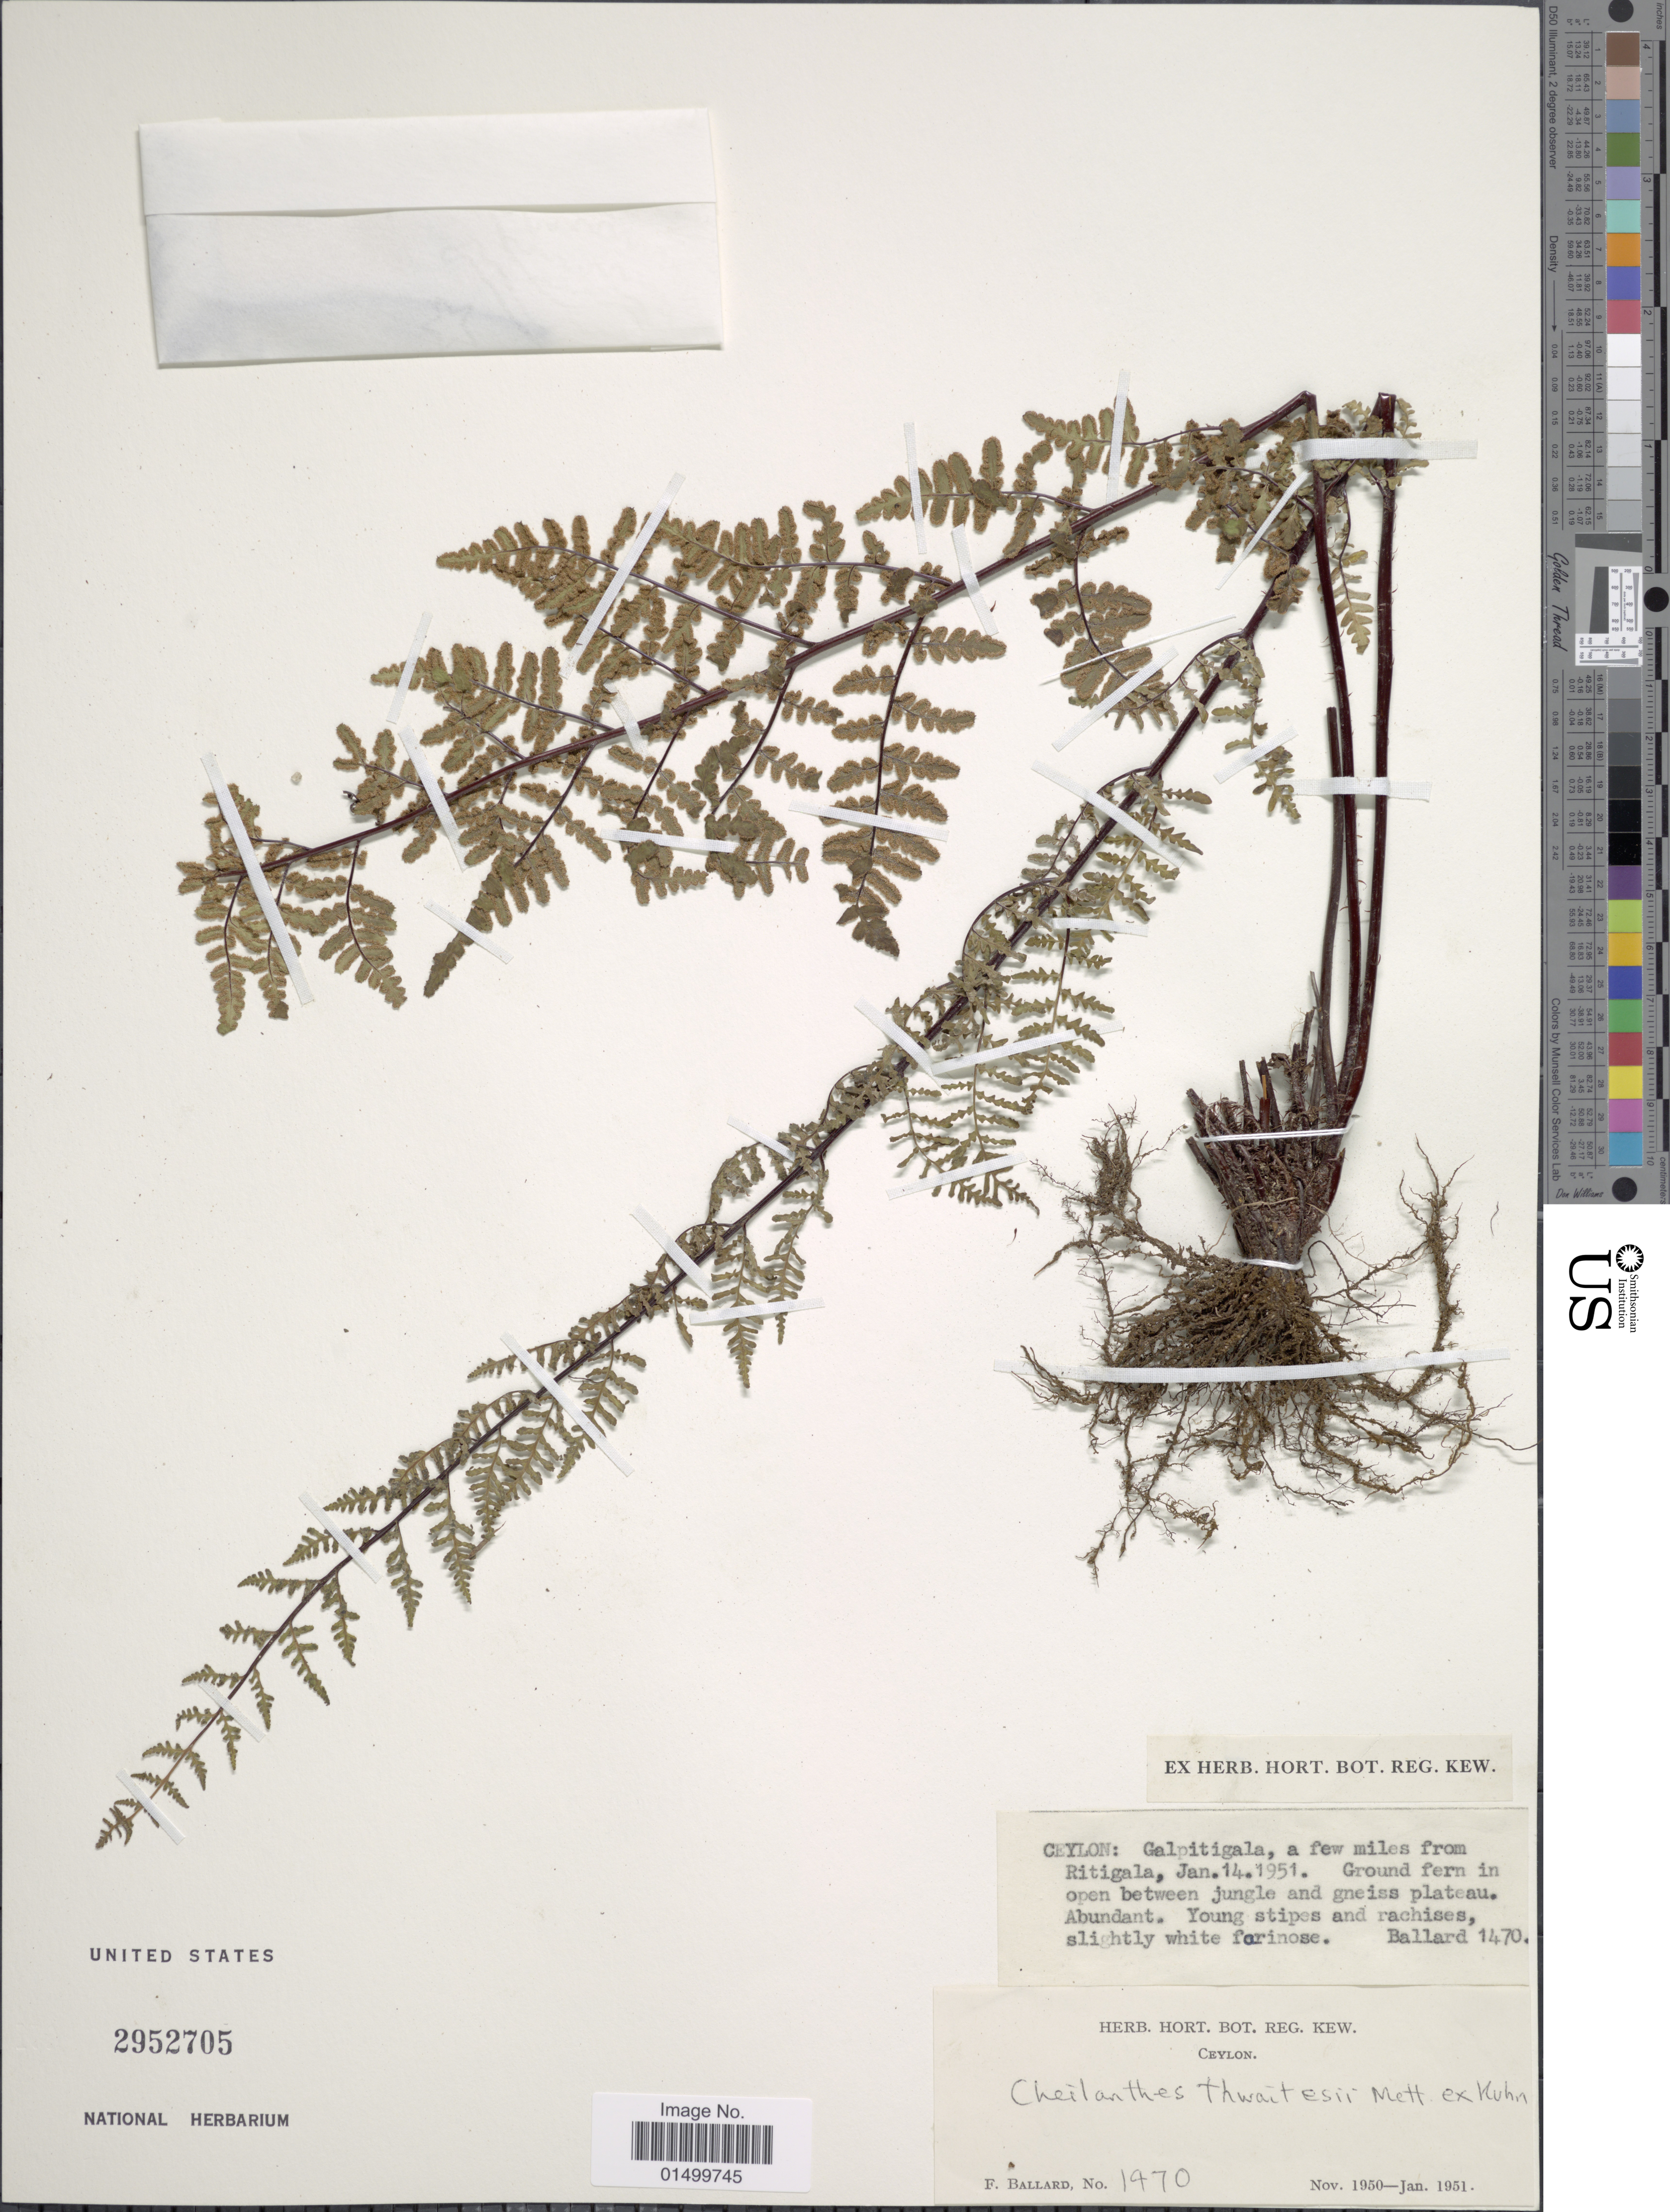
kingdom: Plantae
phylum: Tracheophyta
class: Polypodiopsida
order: Polypodiales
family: Pteridaceae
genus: Cheilanthes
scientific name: Cheilanthes thwaitesii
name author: Mett.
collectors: F. Ballard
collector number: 1970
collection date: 1951-01-14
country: Sri Lanka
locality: Ceylon:Galpitigala, a few miles from Ritigala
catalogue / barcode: US 2952705